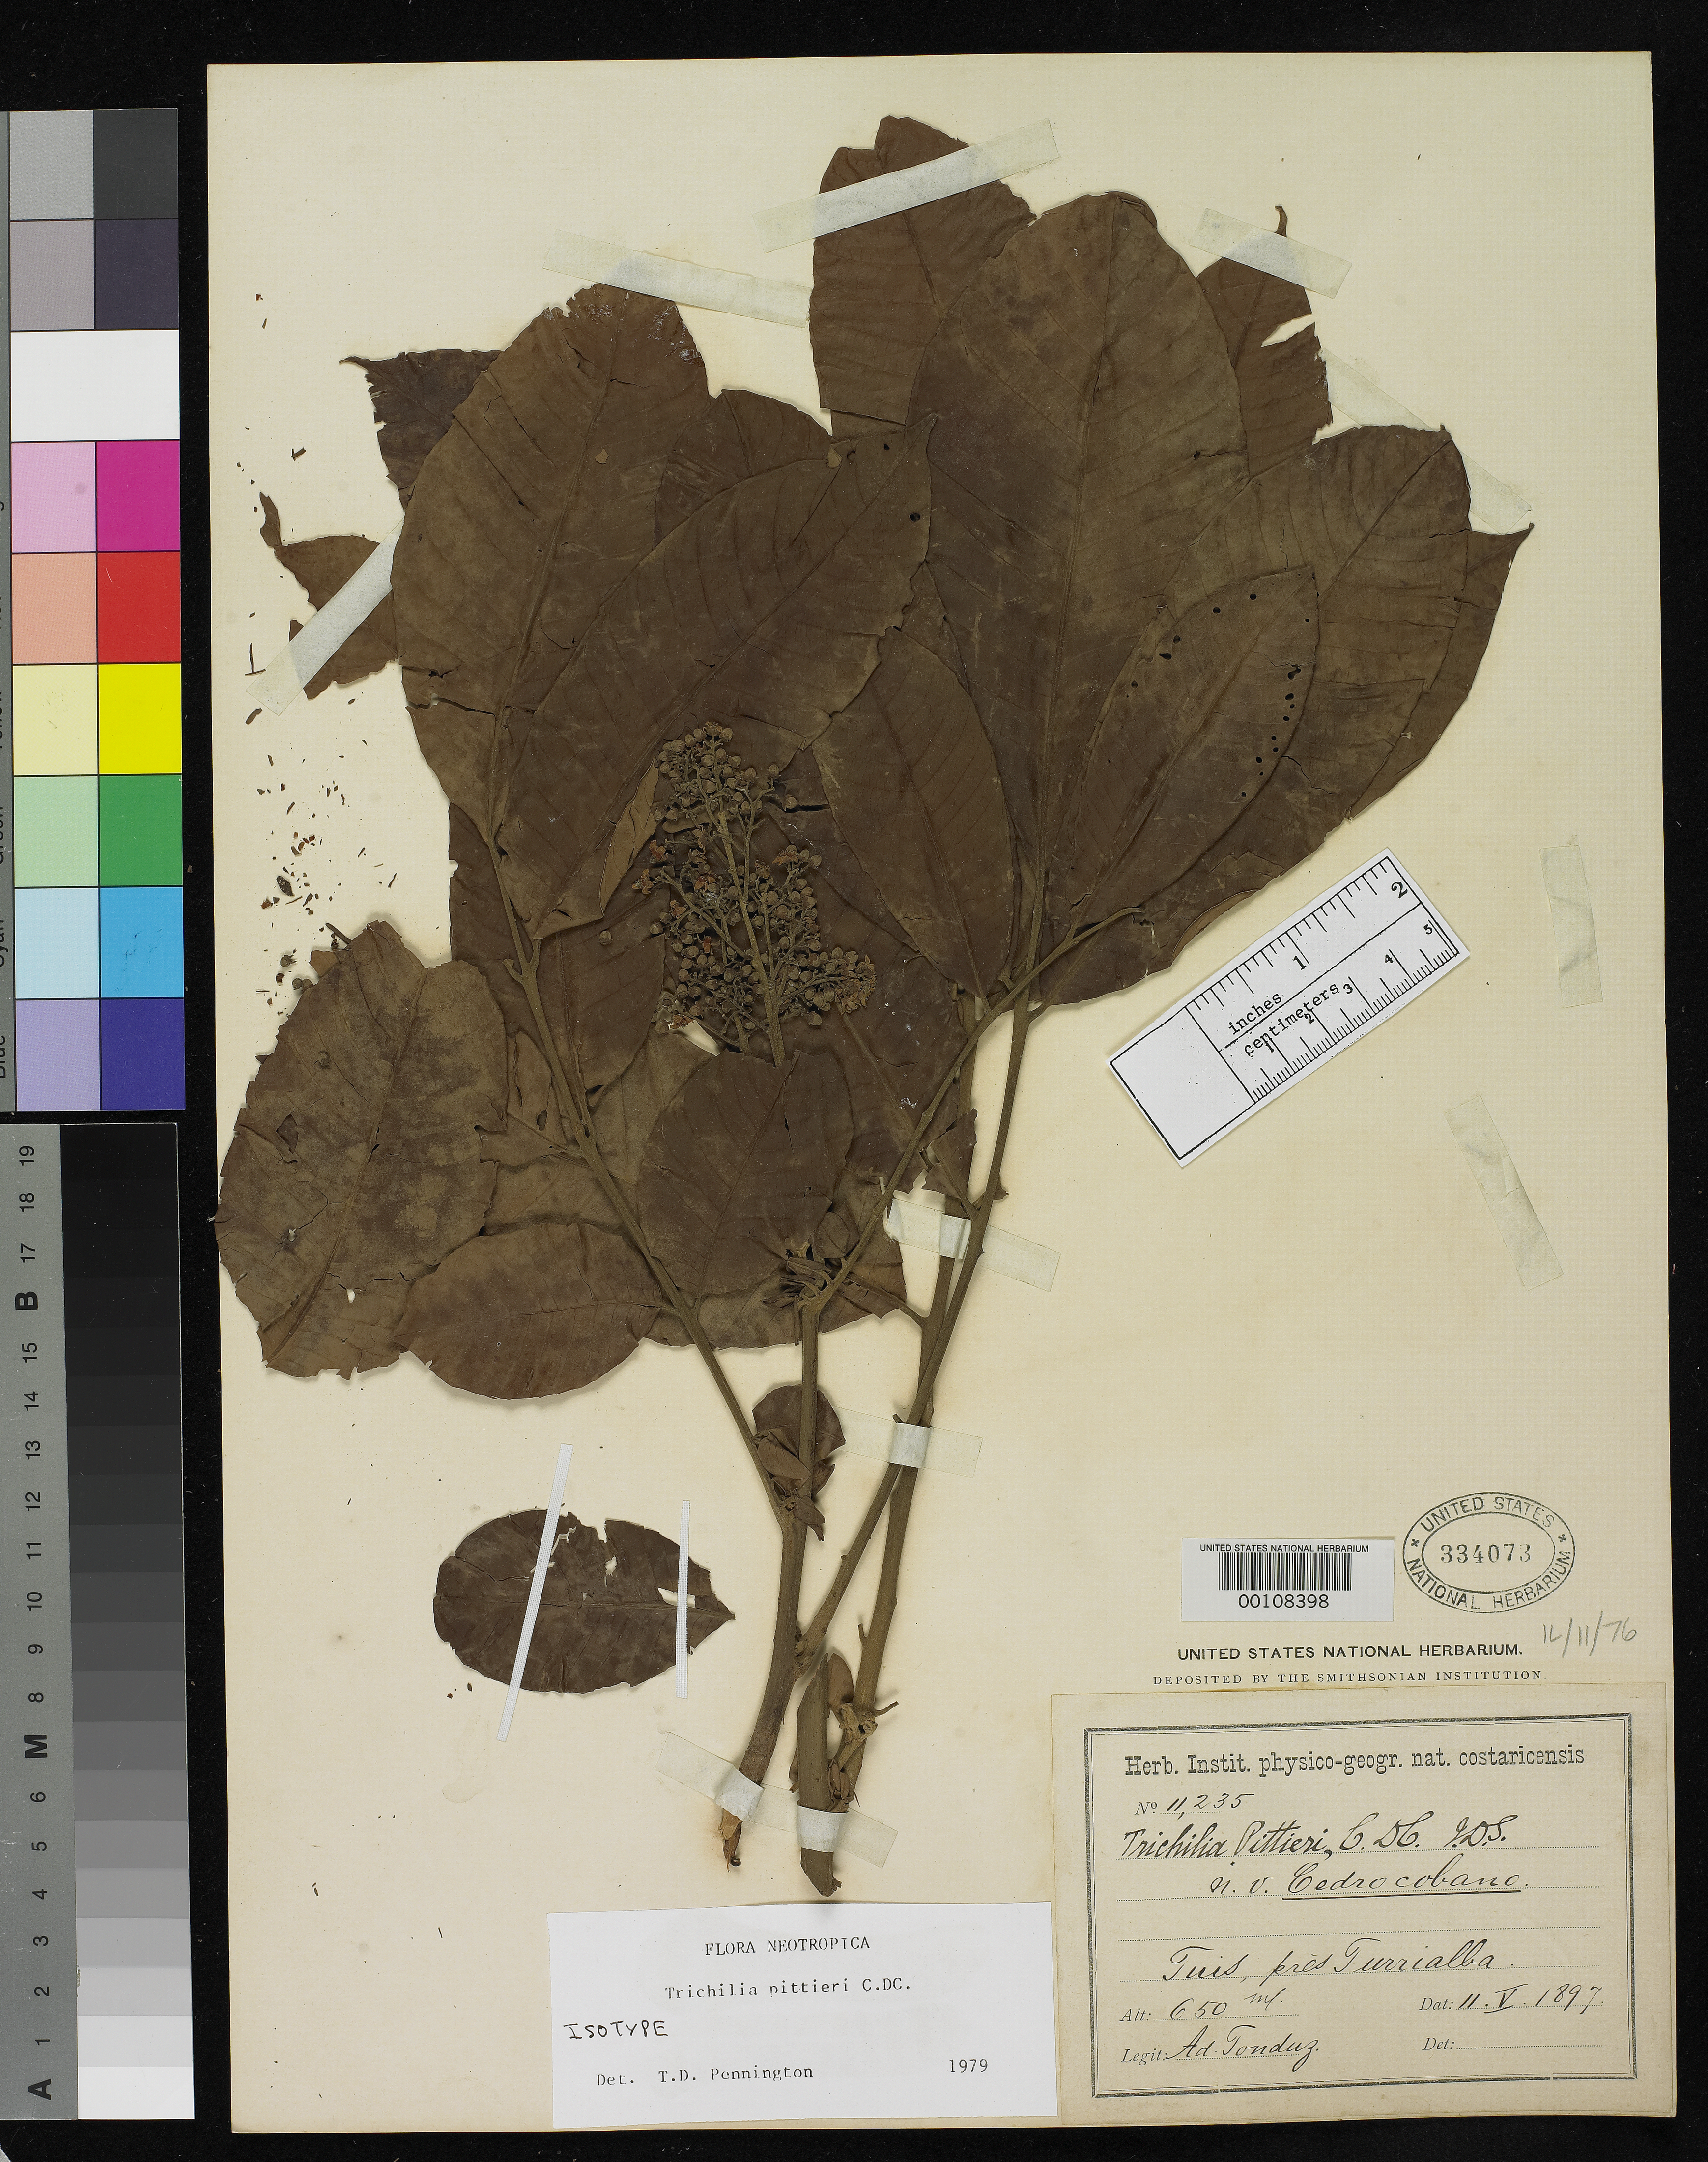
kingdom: Plantae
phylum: Tracheophyta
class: Magnoliopsida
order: Sapindales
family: Meliaceae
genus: Trichilia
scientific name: Trichilia pittieri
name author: C. DC.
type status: Isotype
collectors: H. F. Pittier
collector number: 11235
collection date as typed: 11 May 1897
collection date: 1897-05-11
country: Costa Rica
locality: Tuis, pres Turrialba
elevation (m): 620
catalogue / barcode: US 334073